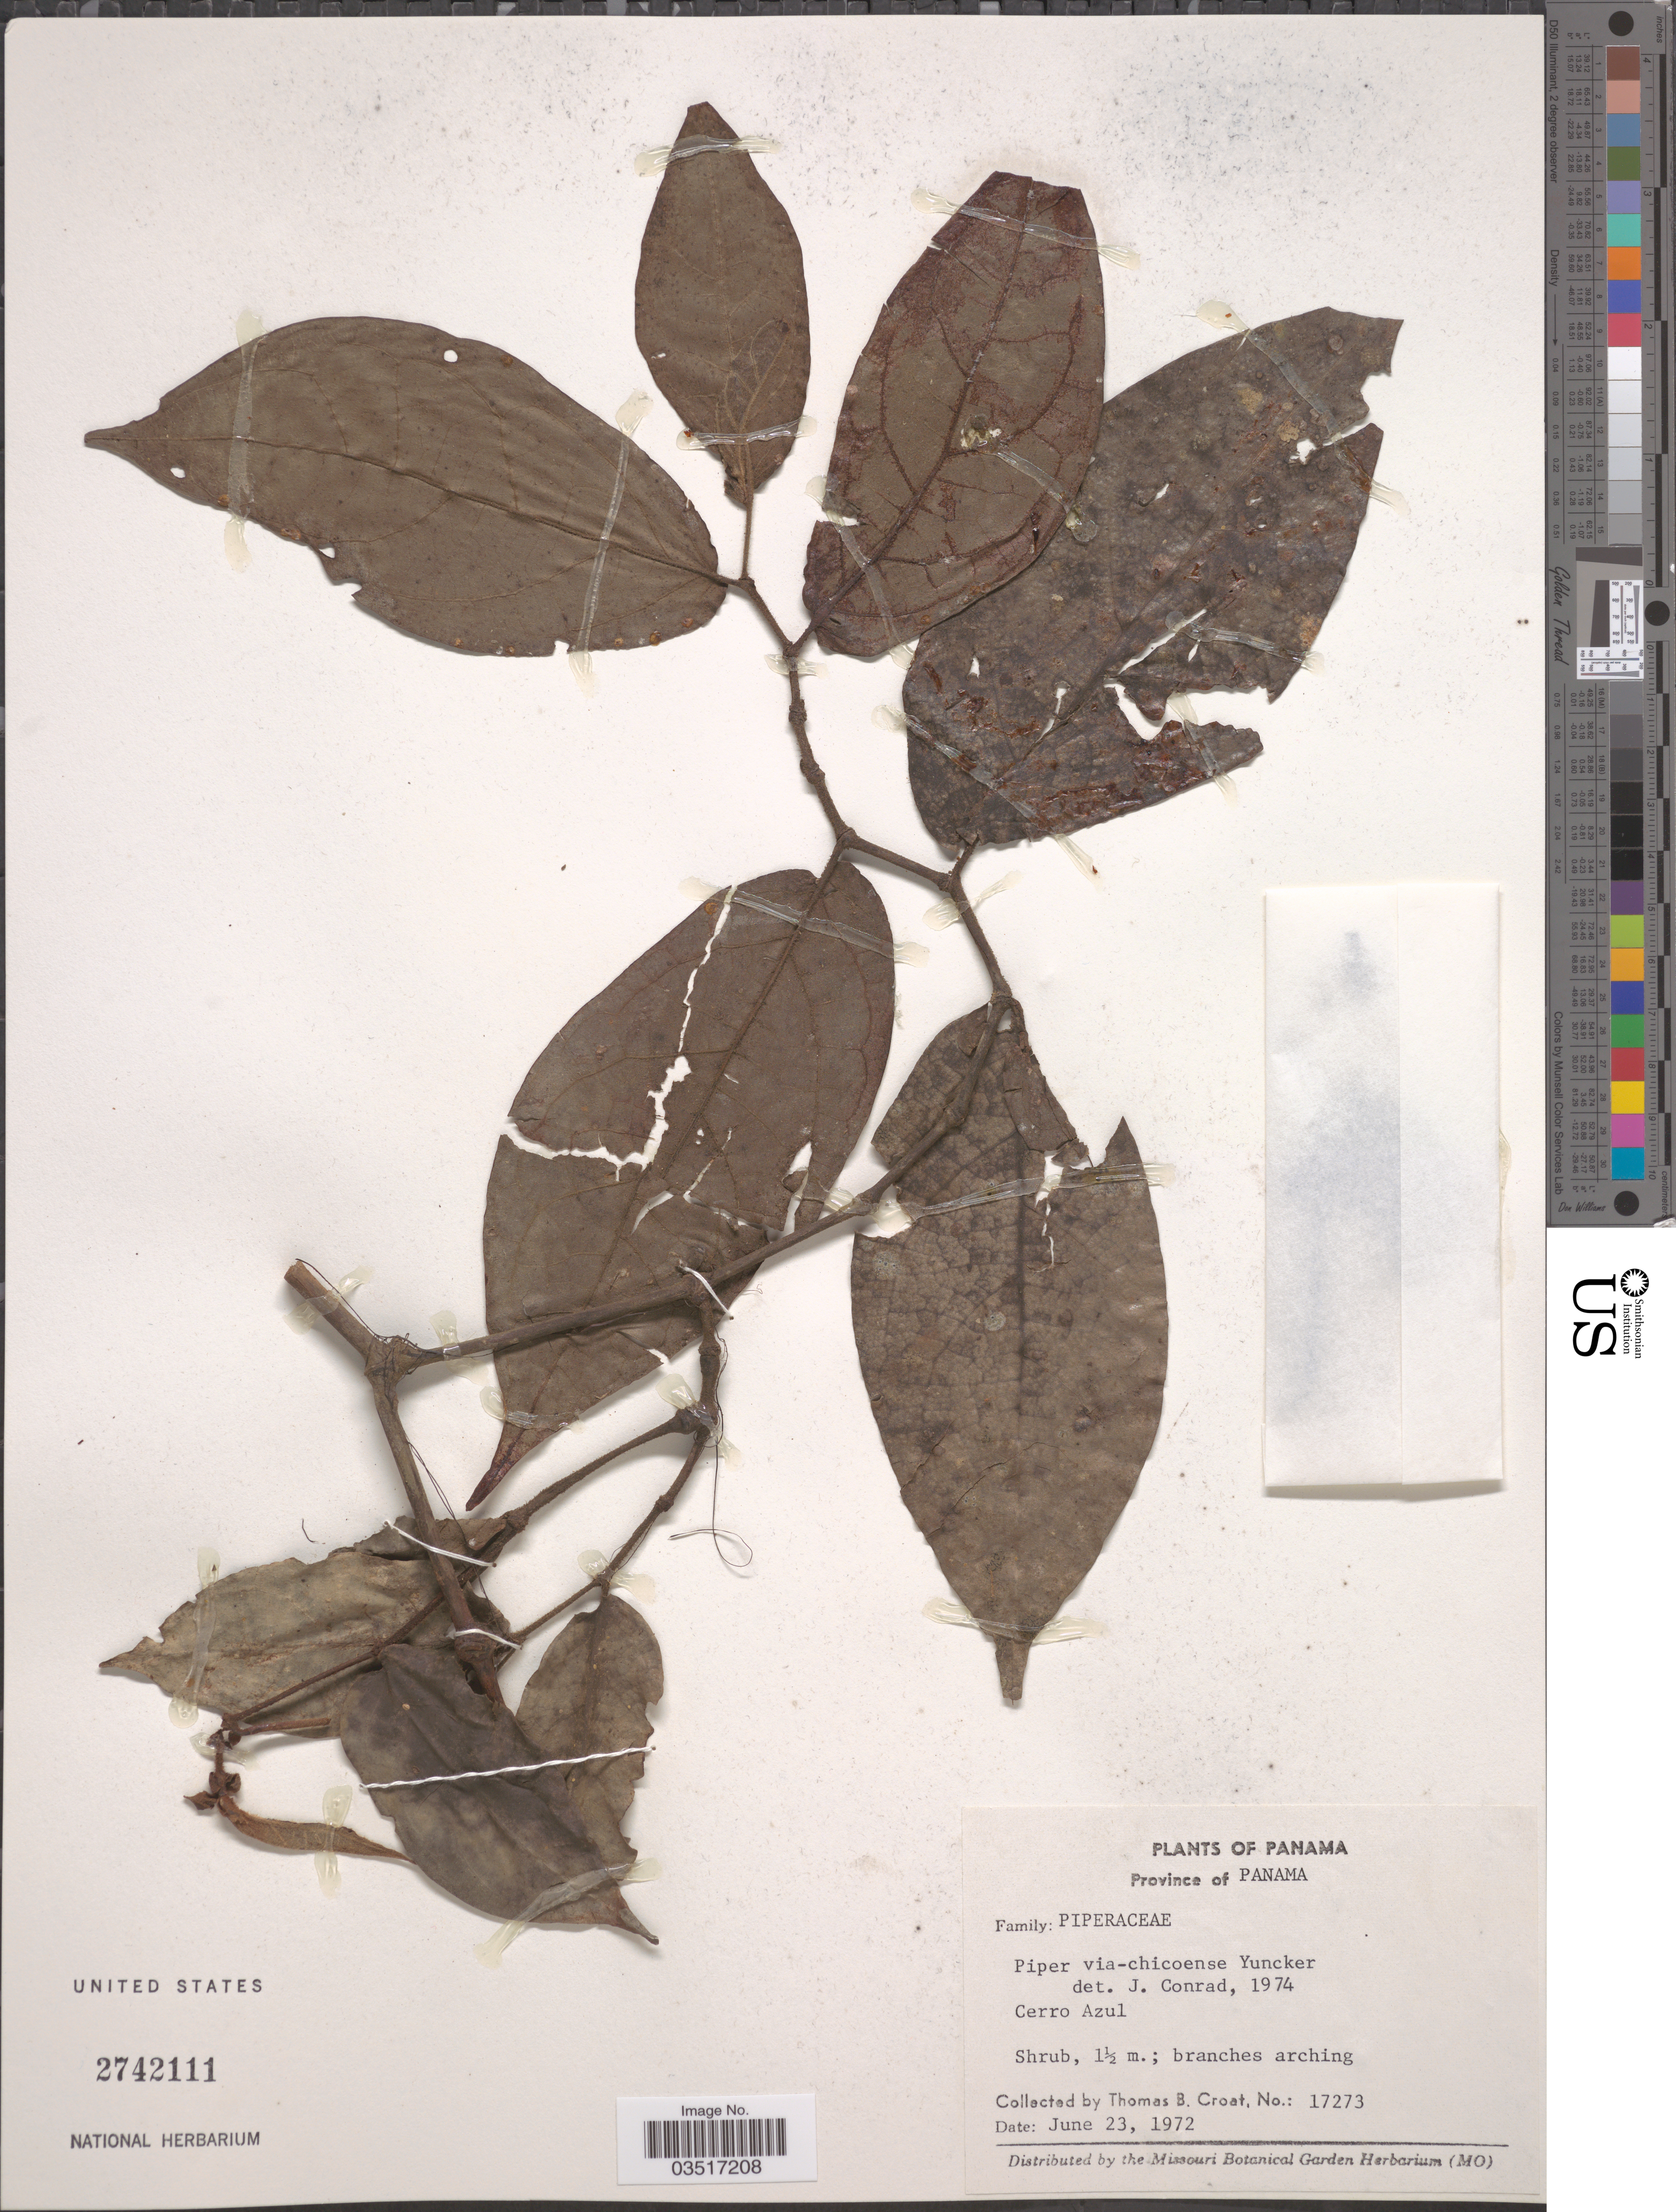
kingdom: Plantae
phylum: Tracheophyta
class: Magnoliopsida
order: Piperales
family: Piperaceae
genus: Piper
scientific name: Piper via-chicoense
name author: Yunck.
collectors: T. B. Croat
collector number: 17273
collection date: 1972-06-23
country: Panama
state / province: Panamá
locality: Cerro Azul.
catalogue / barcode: US 2742111